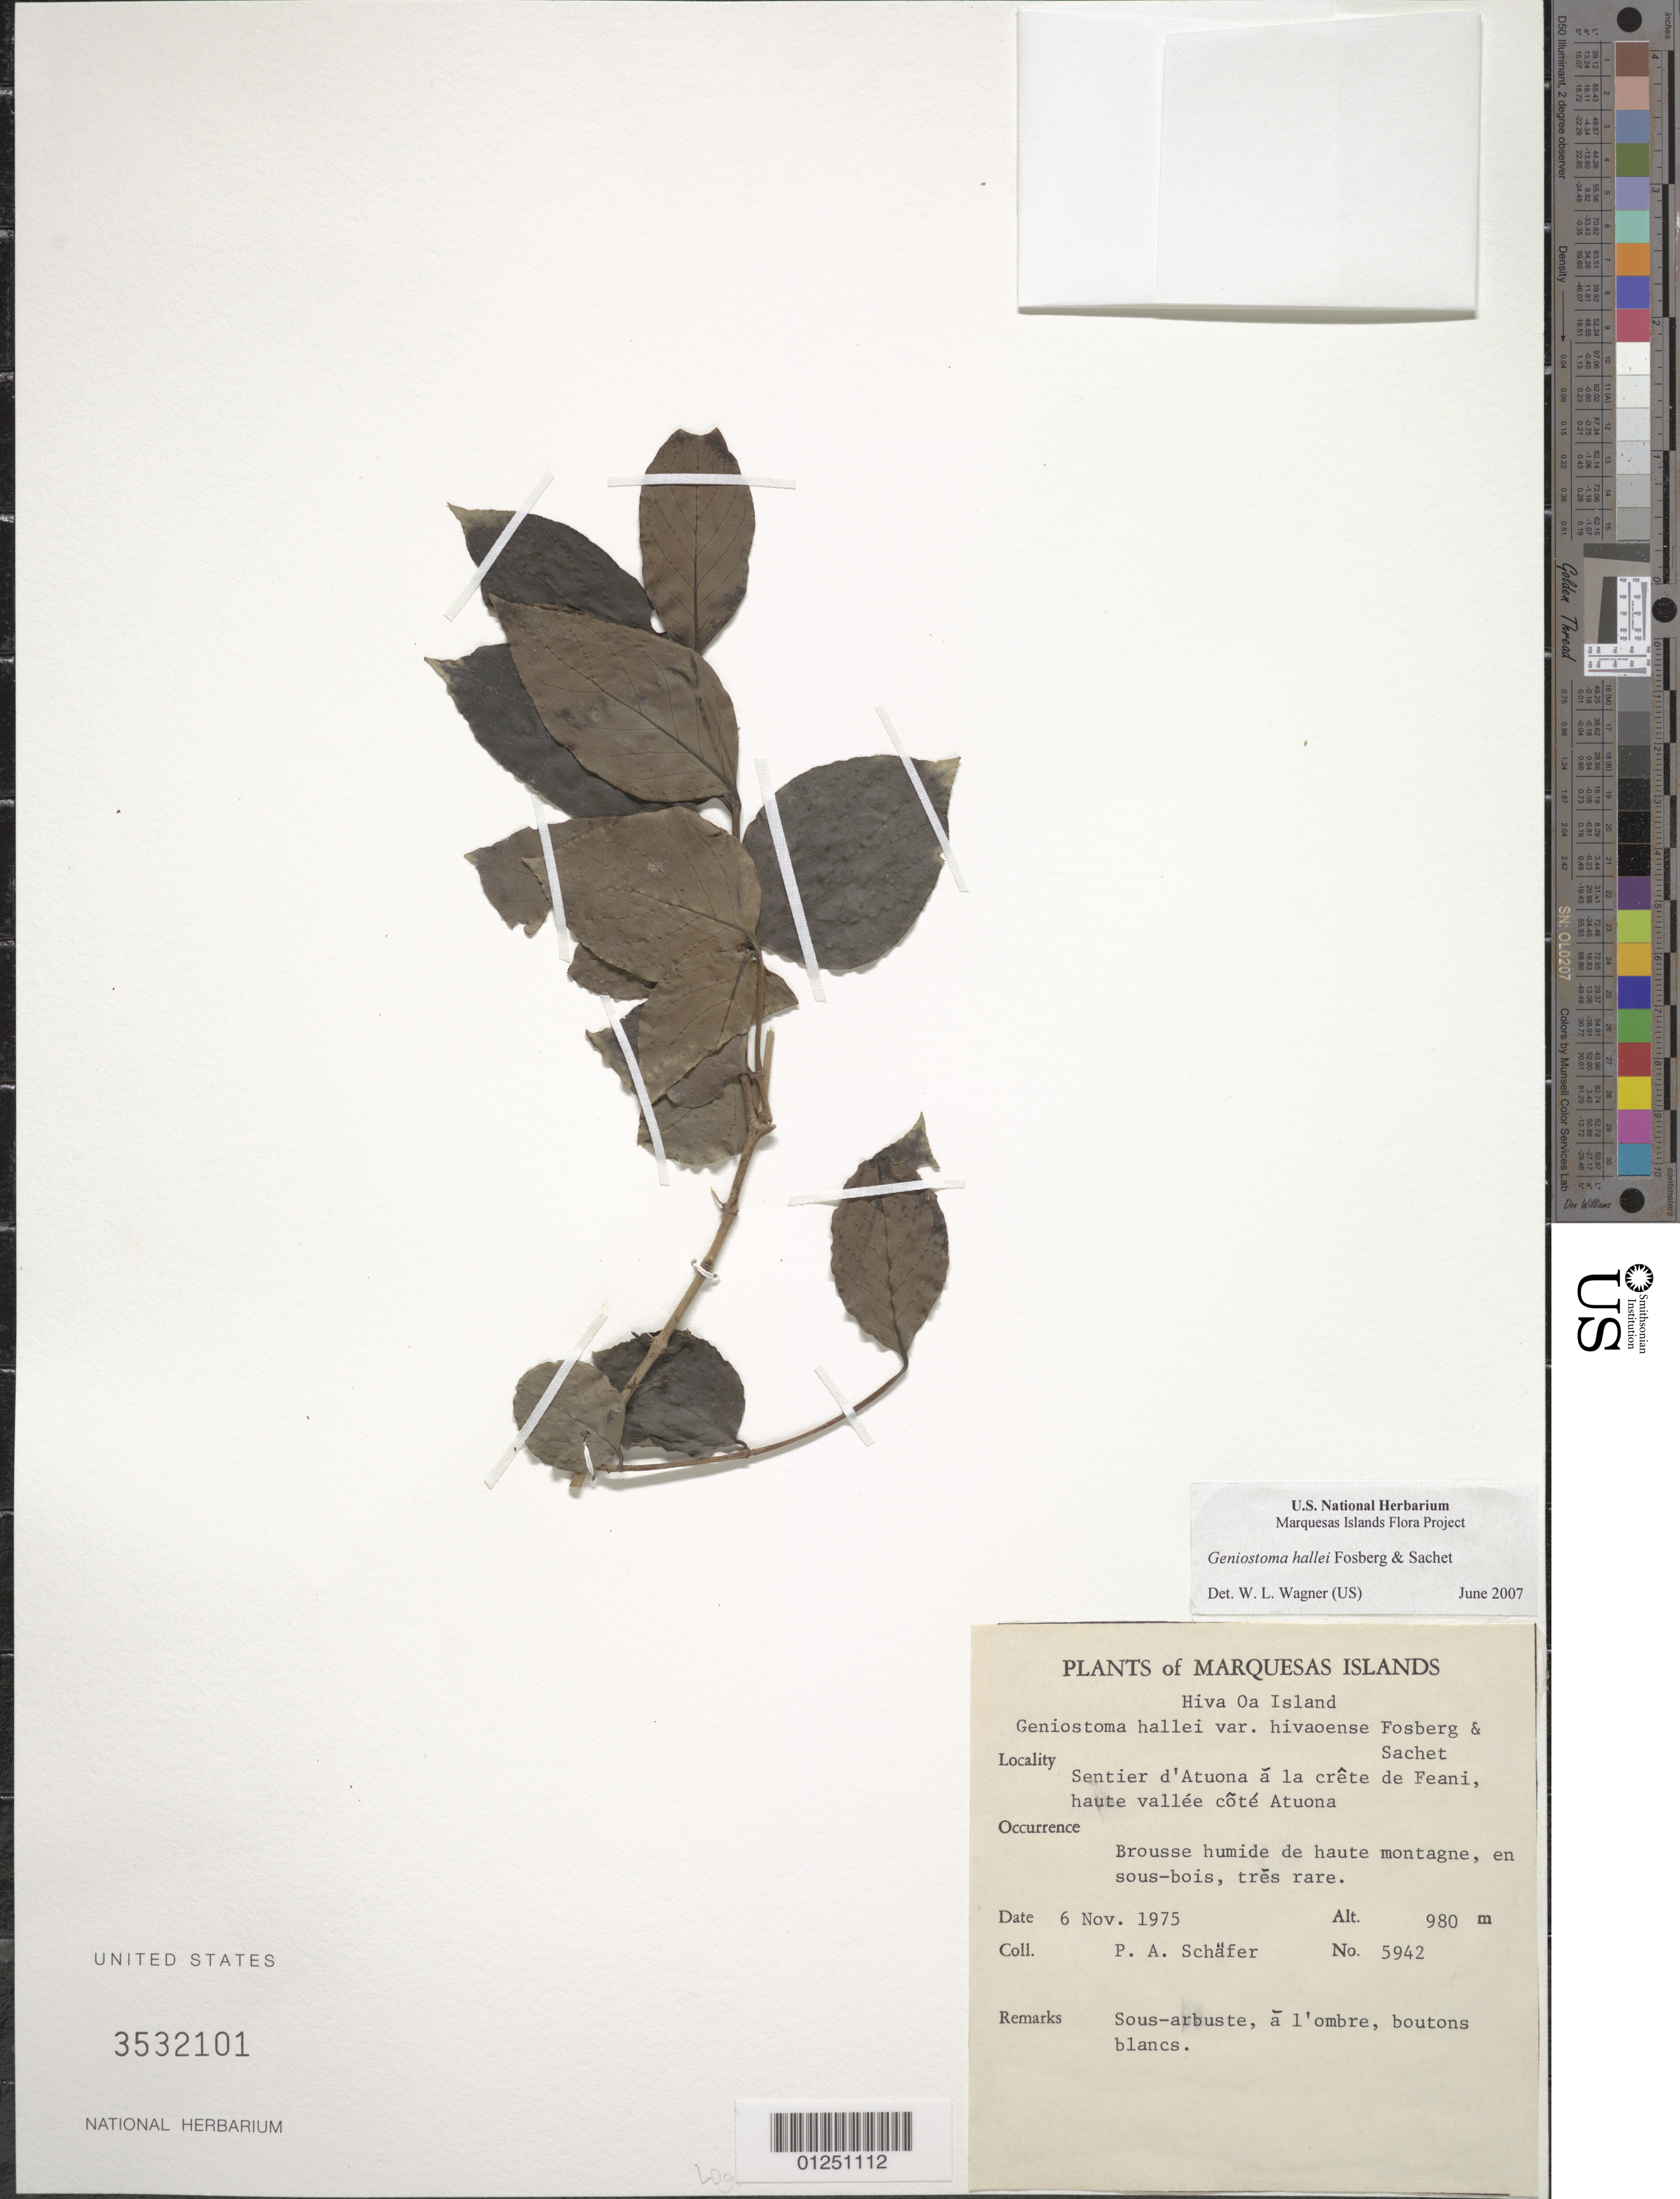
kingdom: Plantae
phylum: Tracheophyta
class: Magnoliopsida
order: Gentianales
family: Loganiaceae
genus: Geniostoma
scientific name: Geniostoma hallei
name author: Fosberg & Sachet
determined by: Wagner, W. L., (BOT), Smithsonian Institution - National Museum of Natural History (UNITED STATES)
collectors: P. A. Schäfer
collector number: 5942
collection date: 1975-11-06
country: French Polynesia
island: Hiva Oa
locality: Sentier d'Atuona à la crête de Feani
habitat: Brousse humide de haute montagne, en sous-bois; très rare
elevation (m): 980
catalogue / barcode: US 3532101